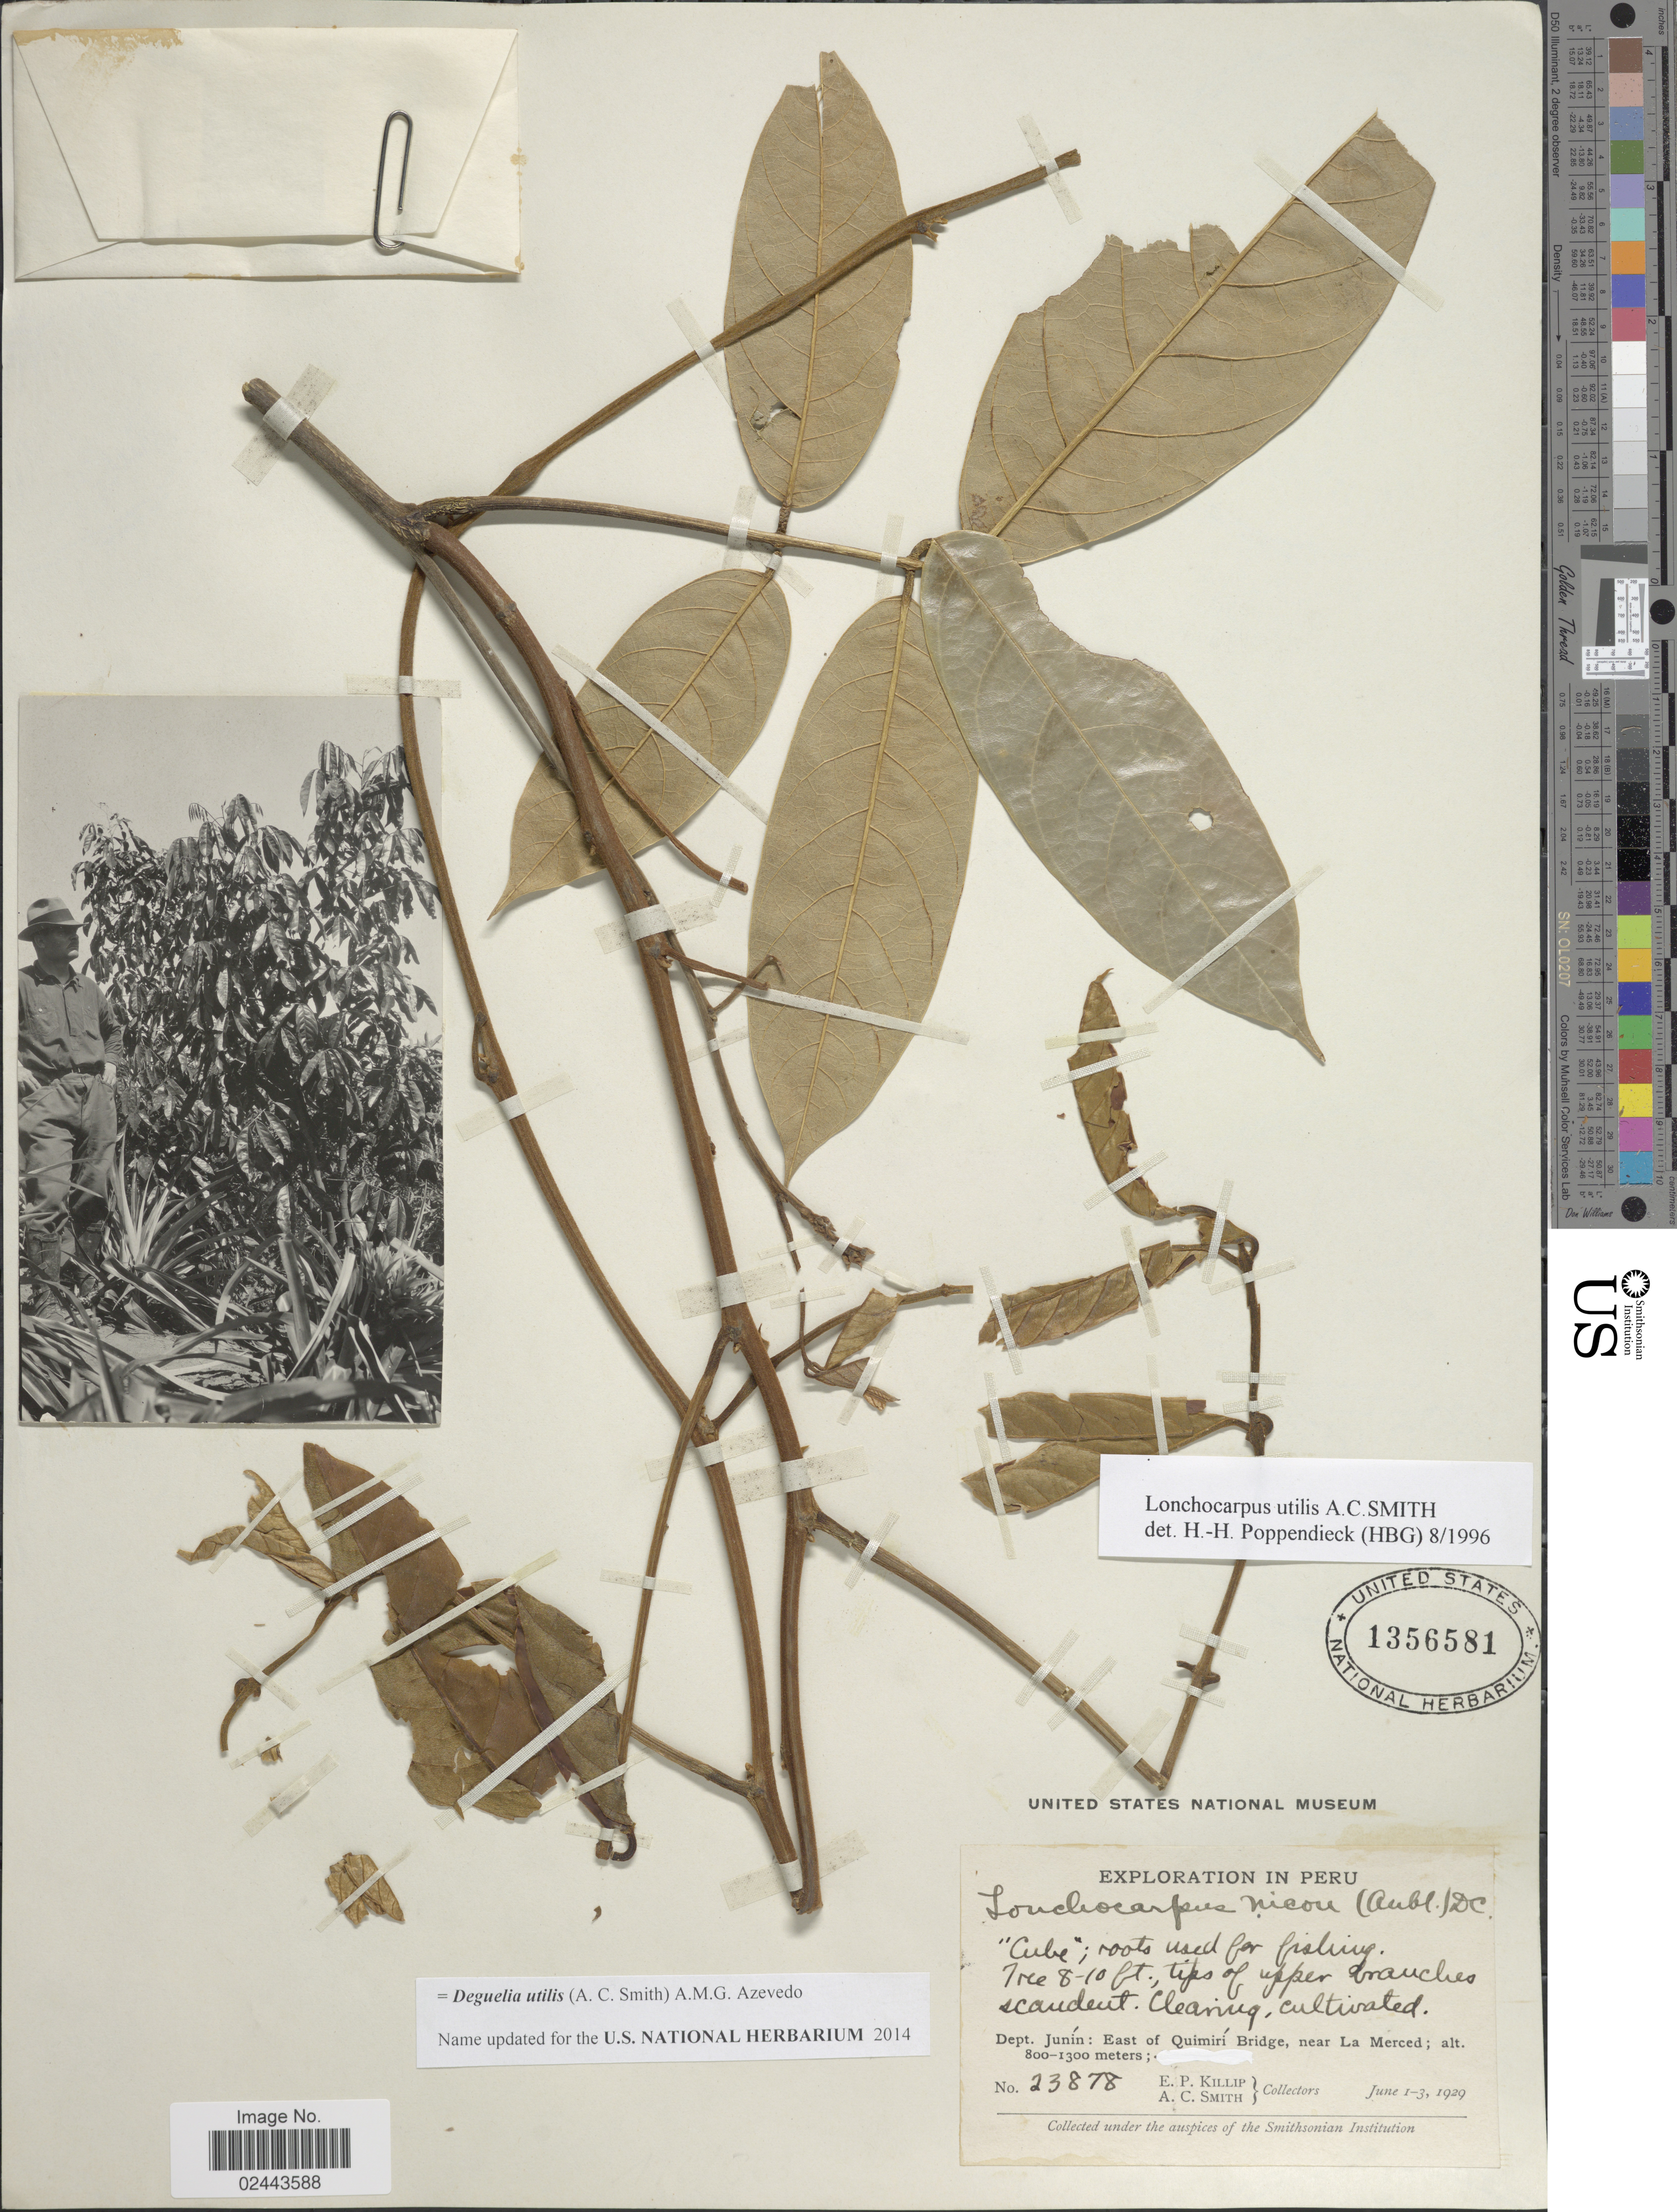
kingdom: Plantae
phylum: Tracheophyta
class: Magnoliopsida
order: Fabales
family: Fabaceae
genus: Deguelia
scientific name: Deguelia utilis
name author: (A.C. Sm.) A.M.G. Azevedo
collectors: E. P. Killip & A. C. Smith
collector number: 23878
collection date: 1929-06-01/1929-06-03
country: Peru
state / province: Junín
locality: East of Quimiri Bridge, near La Marced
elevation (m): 800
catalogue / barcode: US 1356581